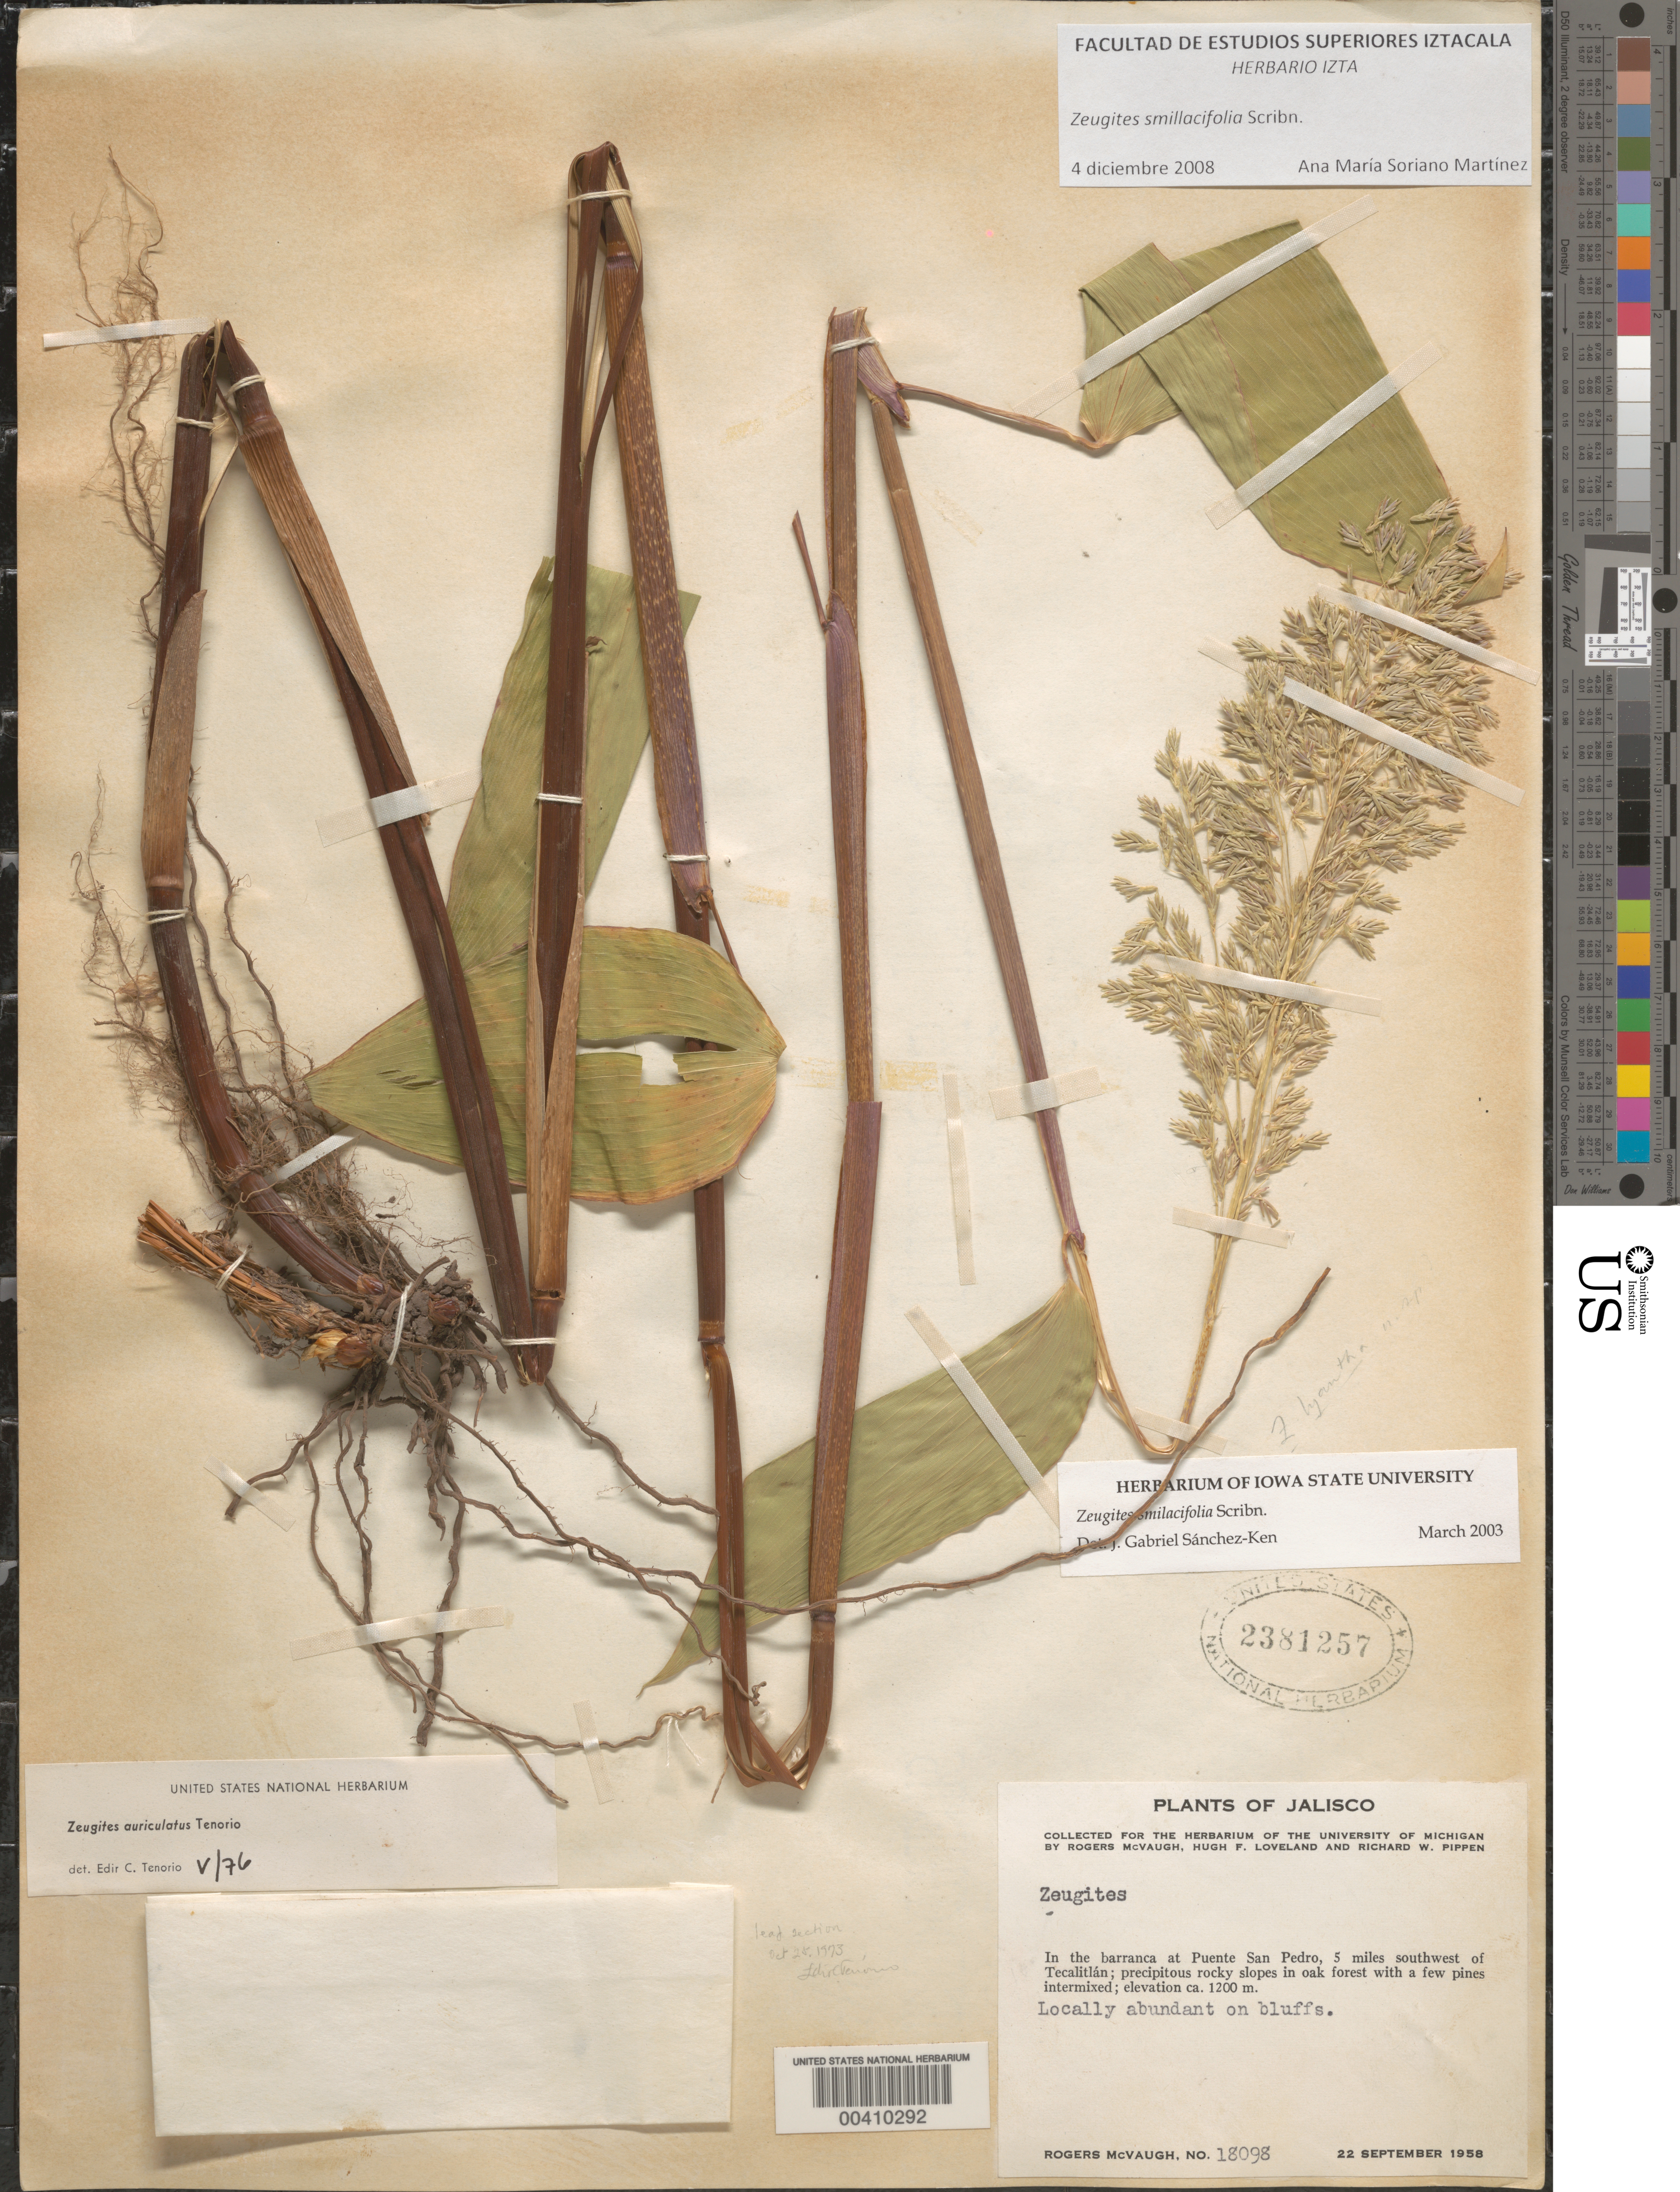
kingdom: Plantae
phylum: Tracheophyta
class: Liliopsida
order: Poales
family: Poaceae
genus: Zeugites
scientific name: Zeugites smilacifolius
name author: Scribn.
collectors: R. McVaugh, H. Loveland & R. W. Pippen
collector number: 18098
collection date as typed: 22 Sep 1958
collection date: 1958-09-22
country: Mexico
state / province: Jalisco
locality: Puente San Pedro, 5 mi SW of Tecalitl n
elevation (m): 1200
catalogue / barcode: US 2381257